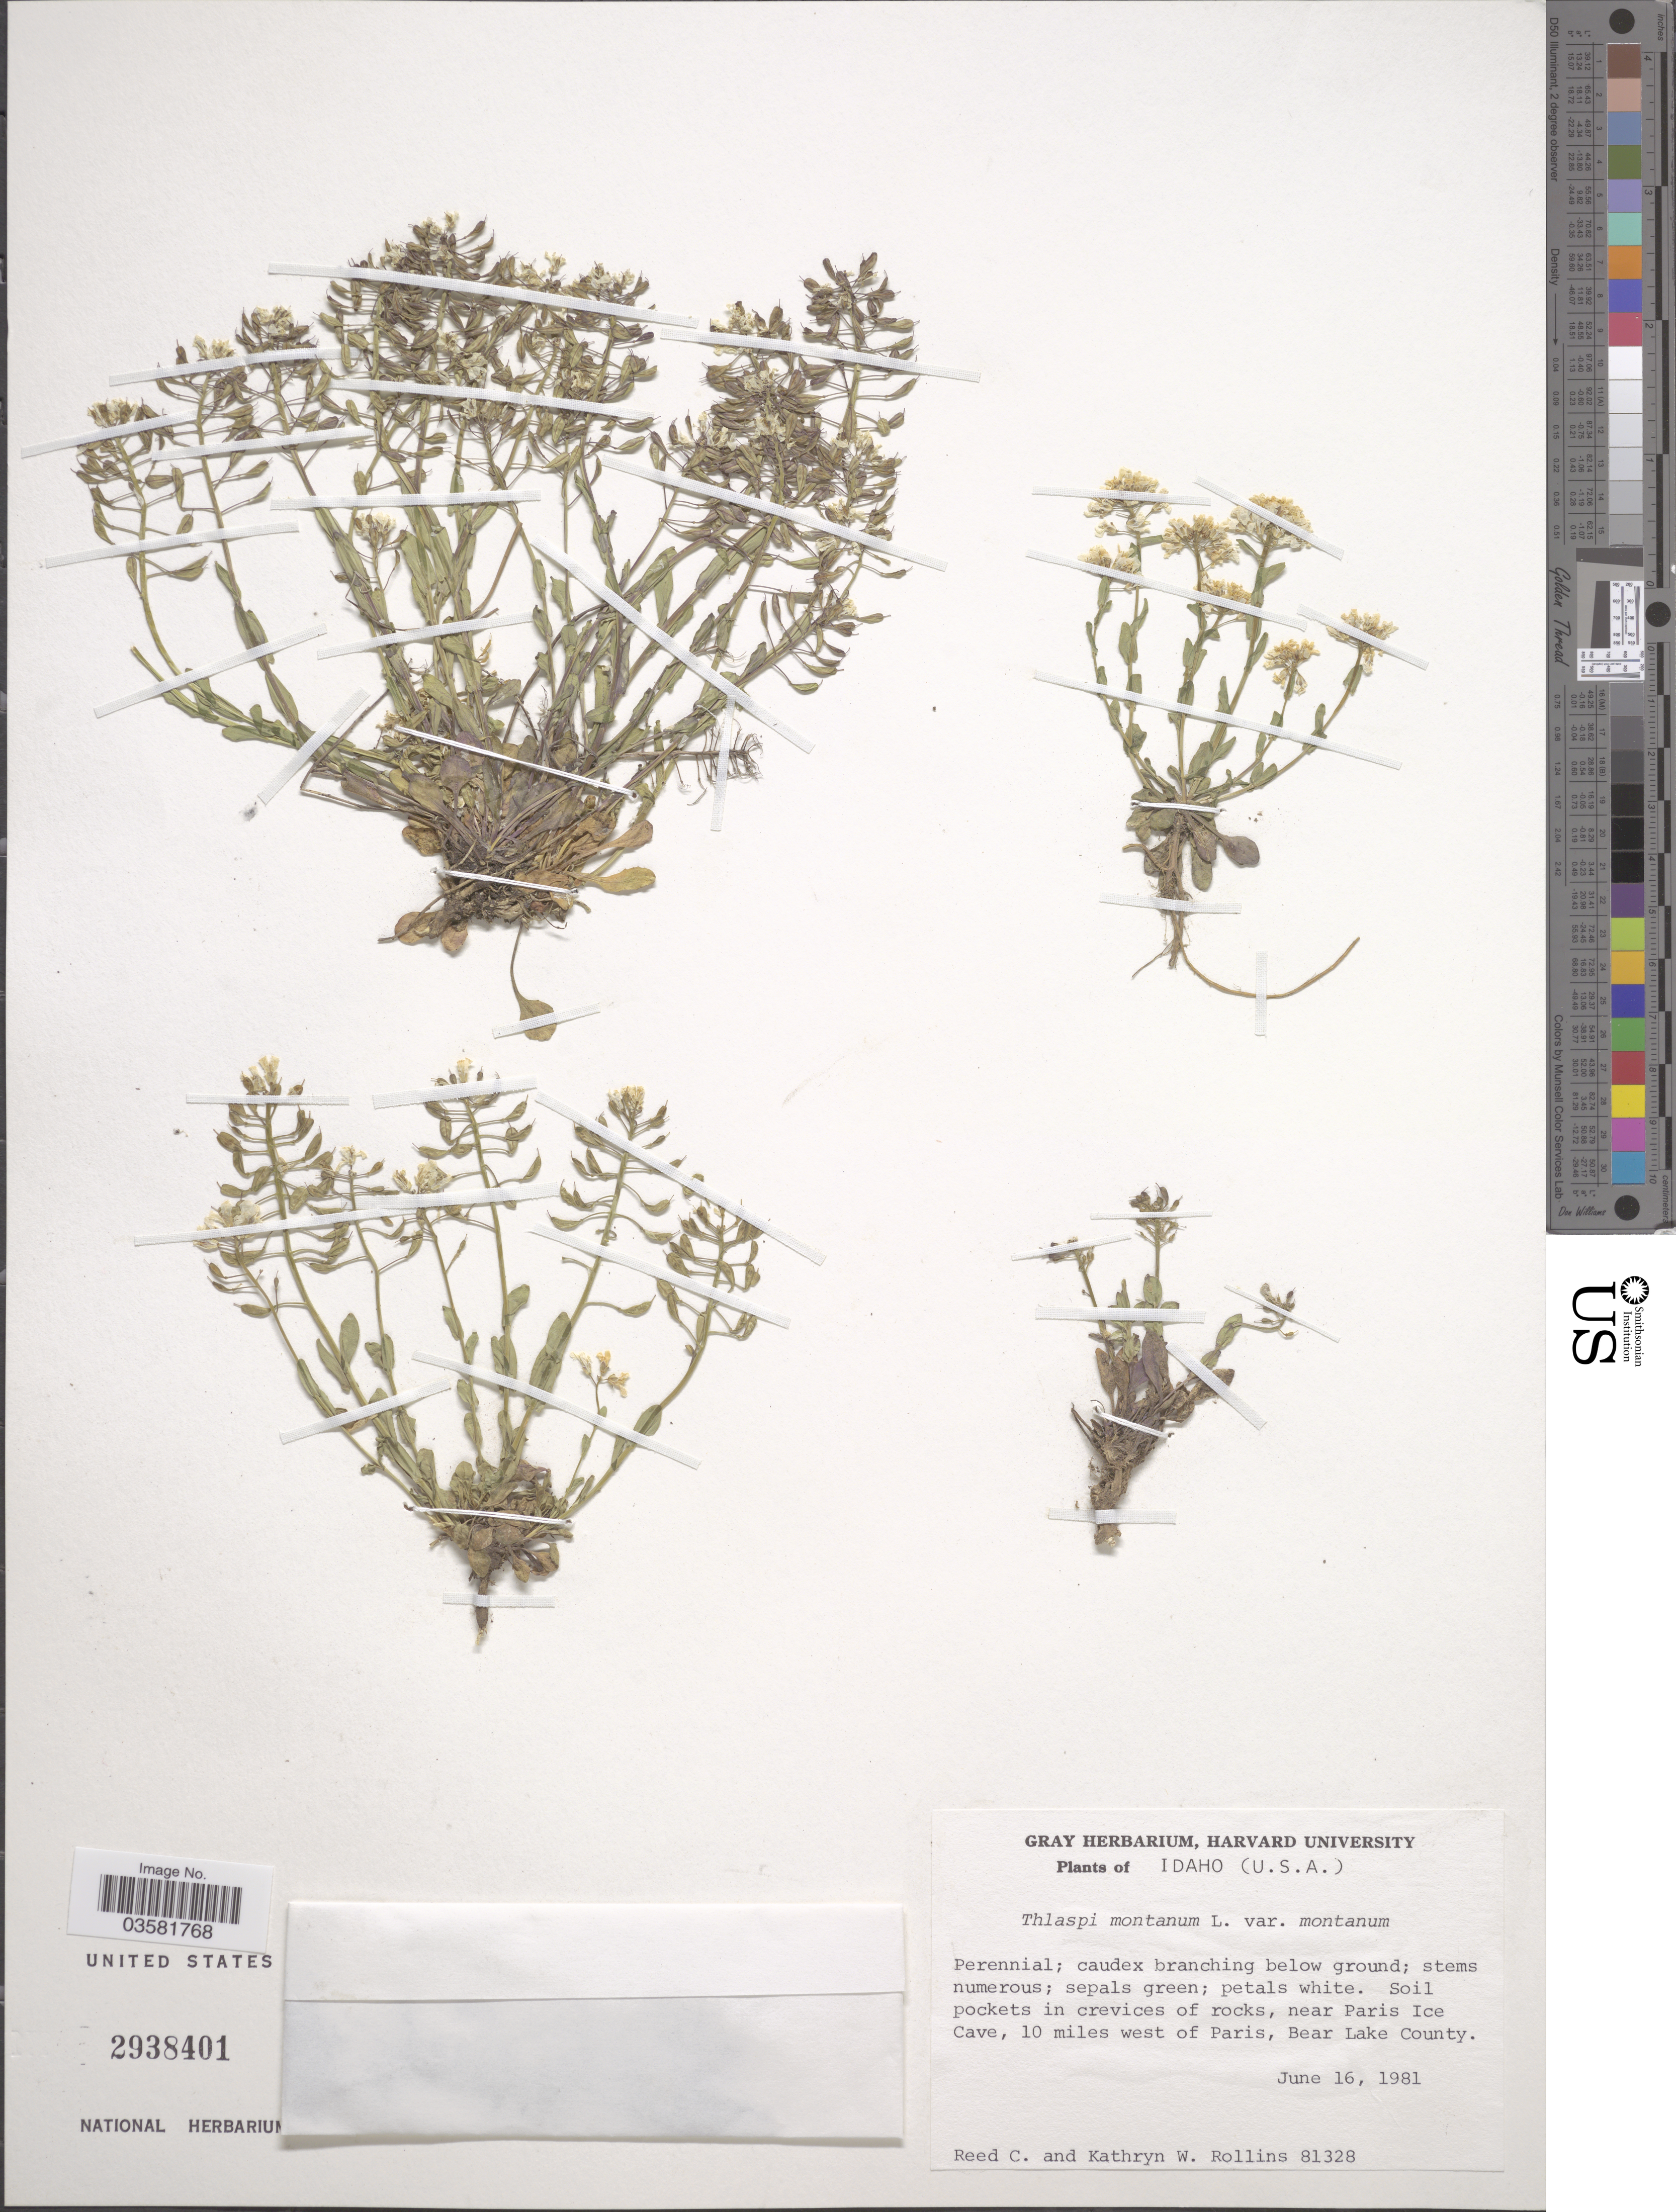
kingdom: Plantae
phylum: Tracheophyta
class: Magnoliopsida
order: Brassicales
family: Brassicaceae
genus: Thlaspi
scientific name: Thlaspi montanum var. montanum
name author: L.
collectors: R. C. Rollins & K. W. Rollins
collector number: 81328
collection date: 1981-06-16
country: United States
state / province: Idaho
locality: Near Paris Ice Cave, 10 miles west of Paris, Bear Lake County.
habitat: soil pockets in crevices of rocks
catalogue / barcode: US 2938401